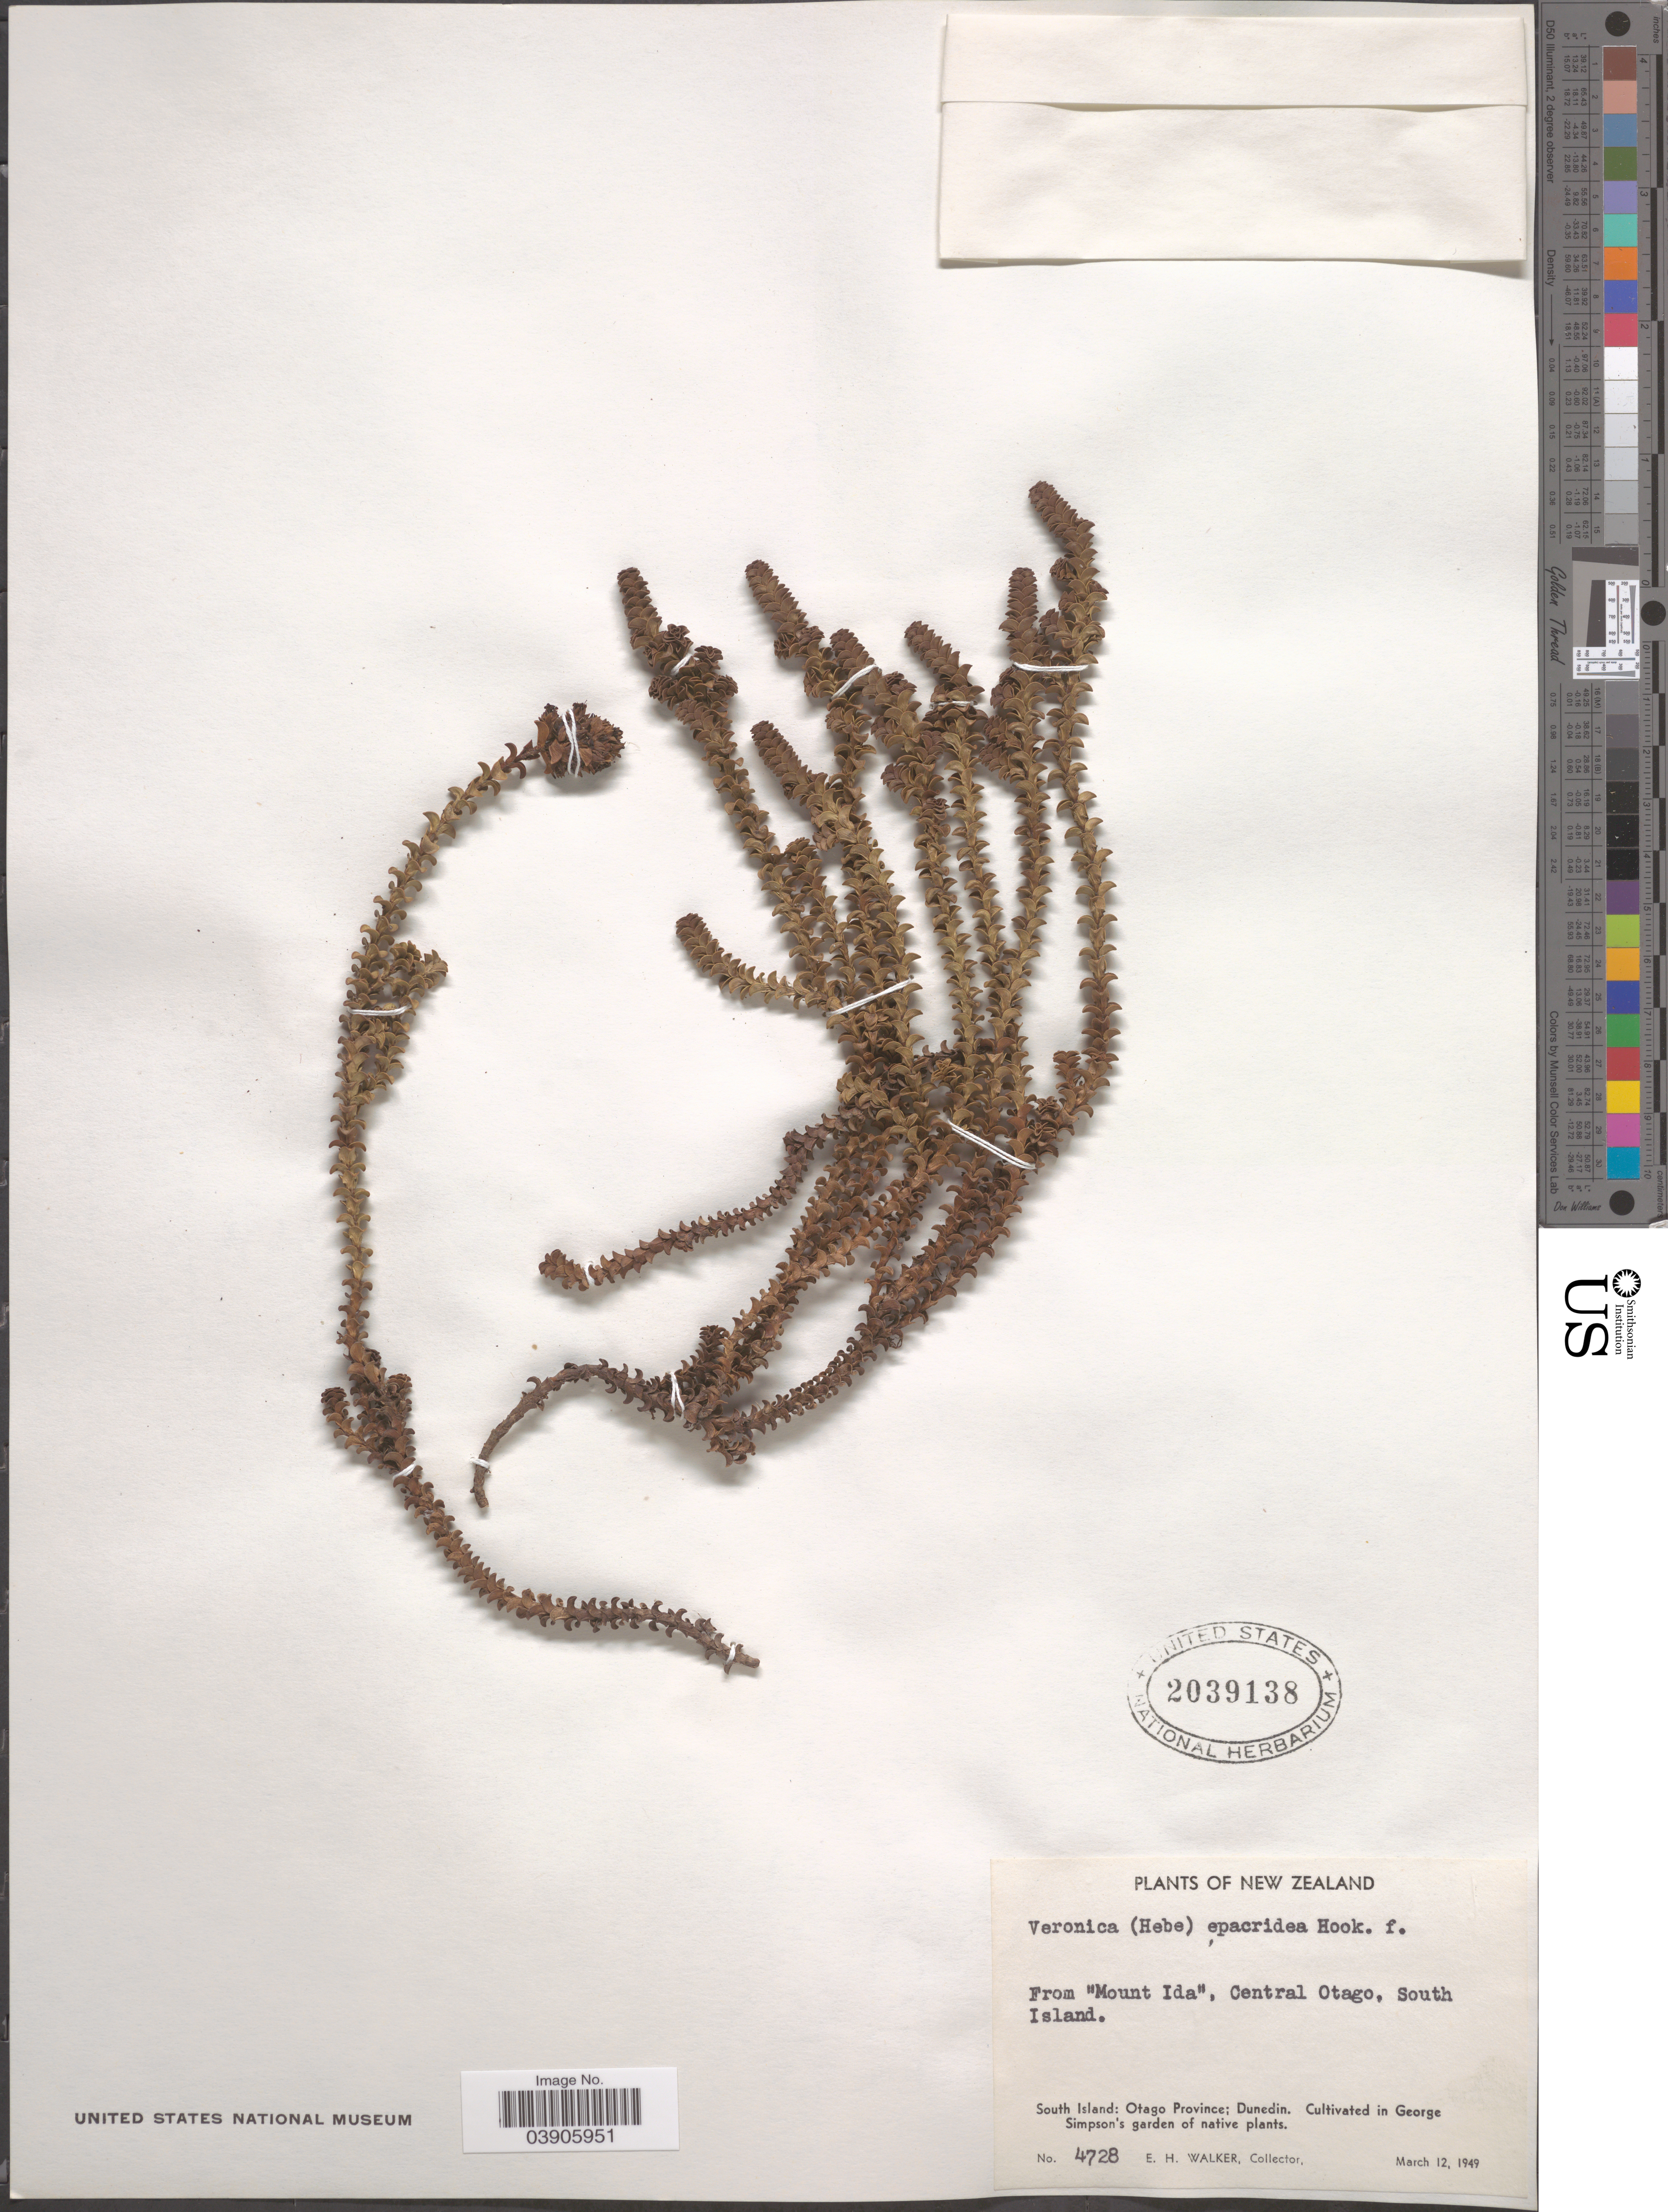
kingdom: Plantae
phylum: Tracheophyta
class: Magnoliopsida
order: Lamiales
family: Plantaginaceae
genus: Hebe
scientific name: Hebe epacridea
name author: (Hook. f.) Andersen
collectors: E. H. Walker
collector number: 4728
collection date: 1949-03-12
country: New Zealand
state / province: Otago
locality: South Island: Dunedin. Cultivated in George Simpson's garden.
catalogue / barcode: US 2039138